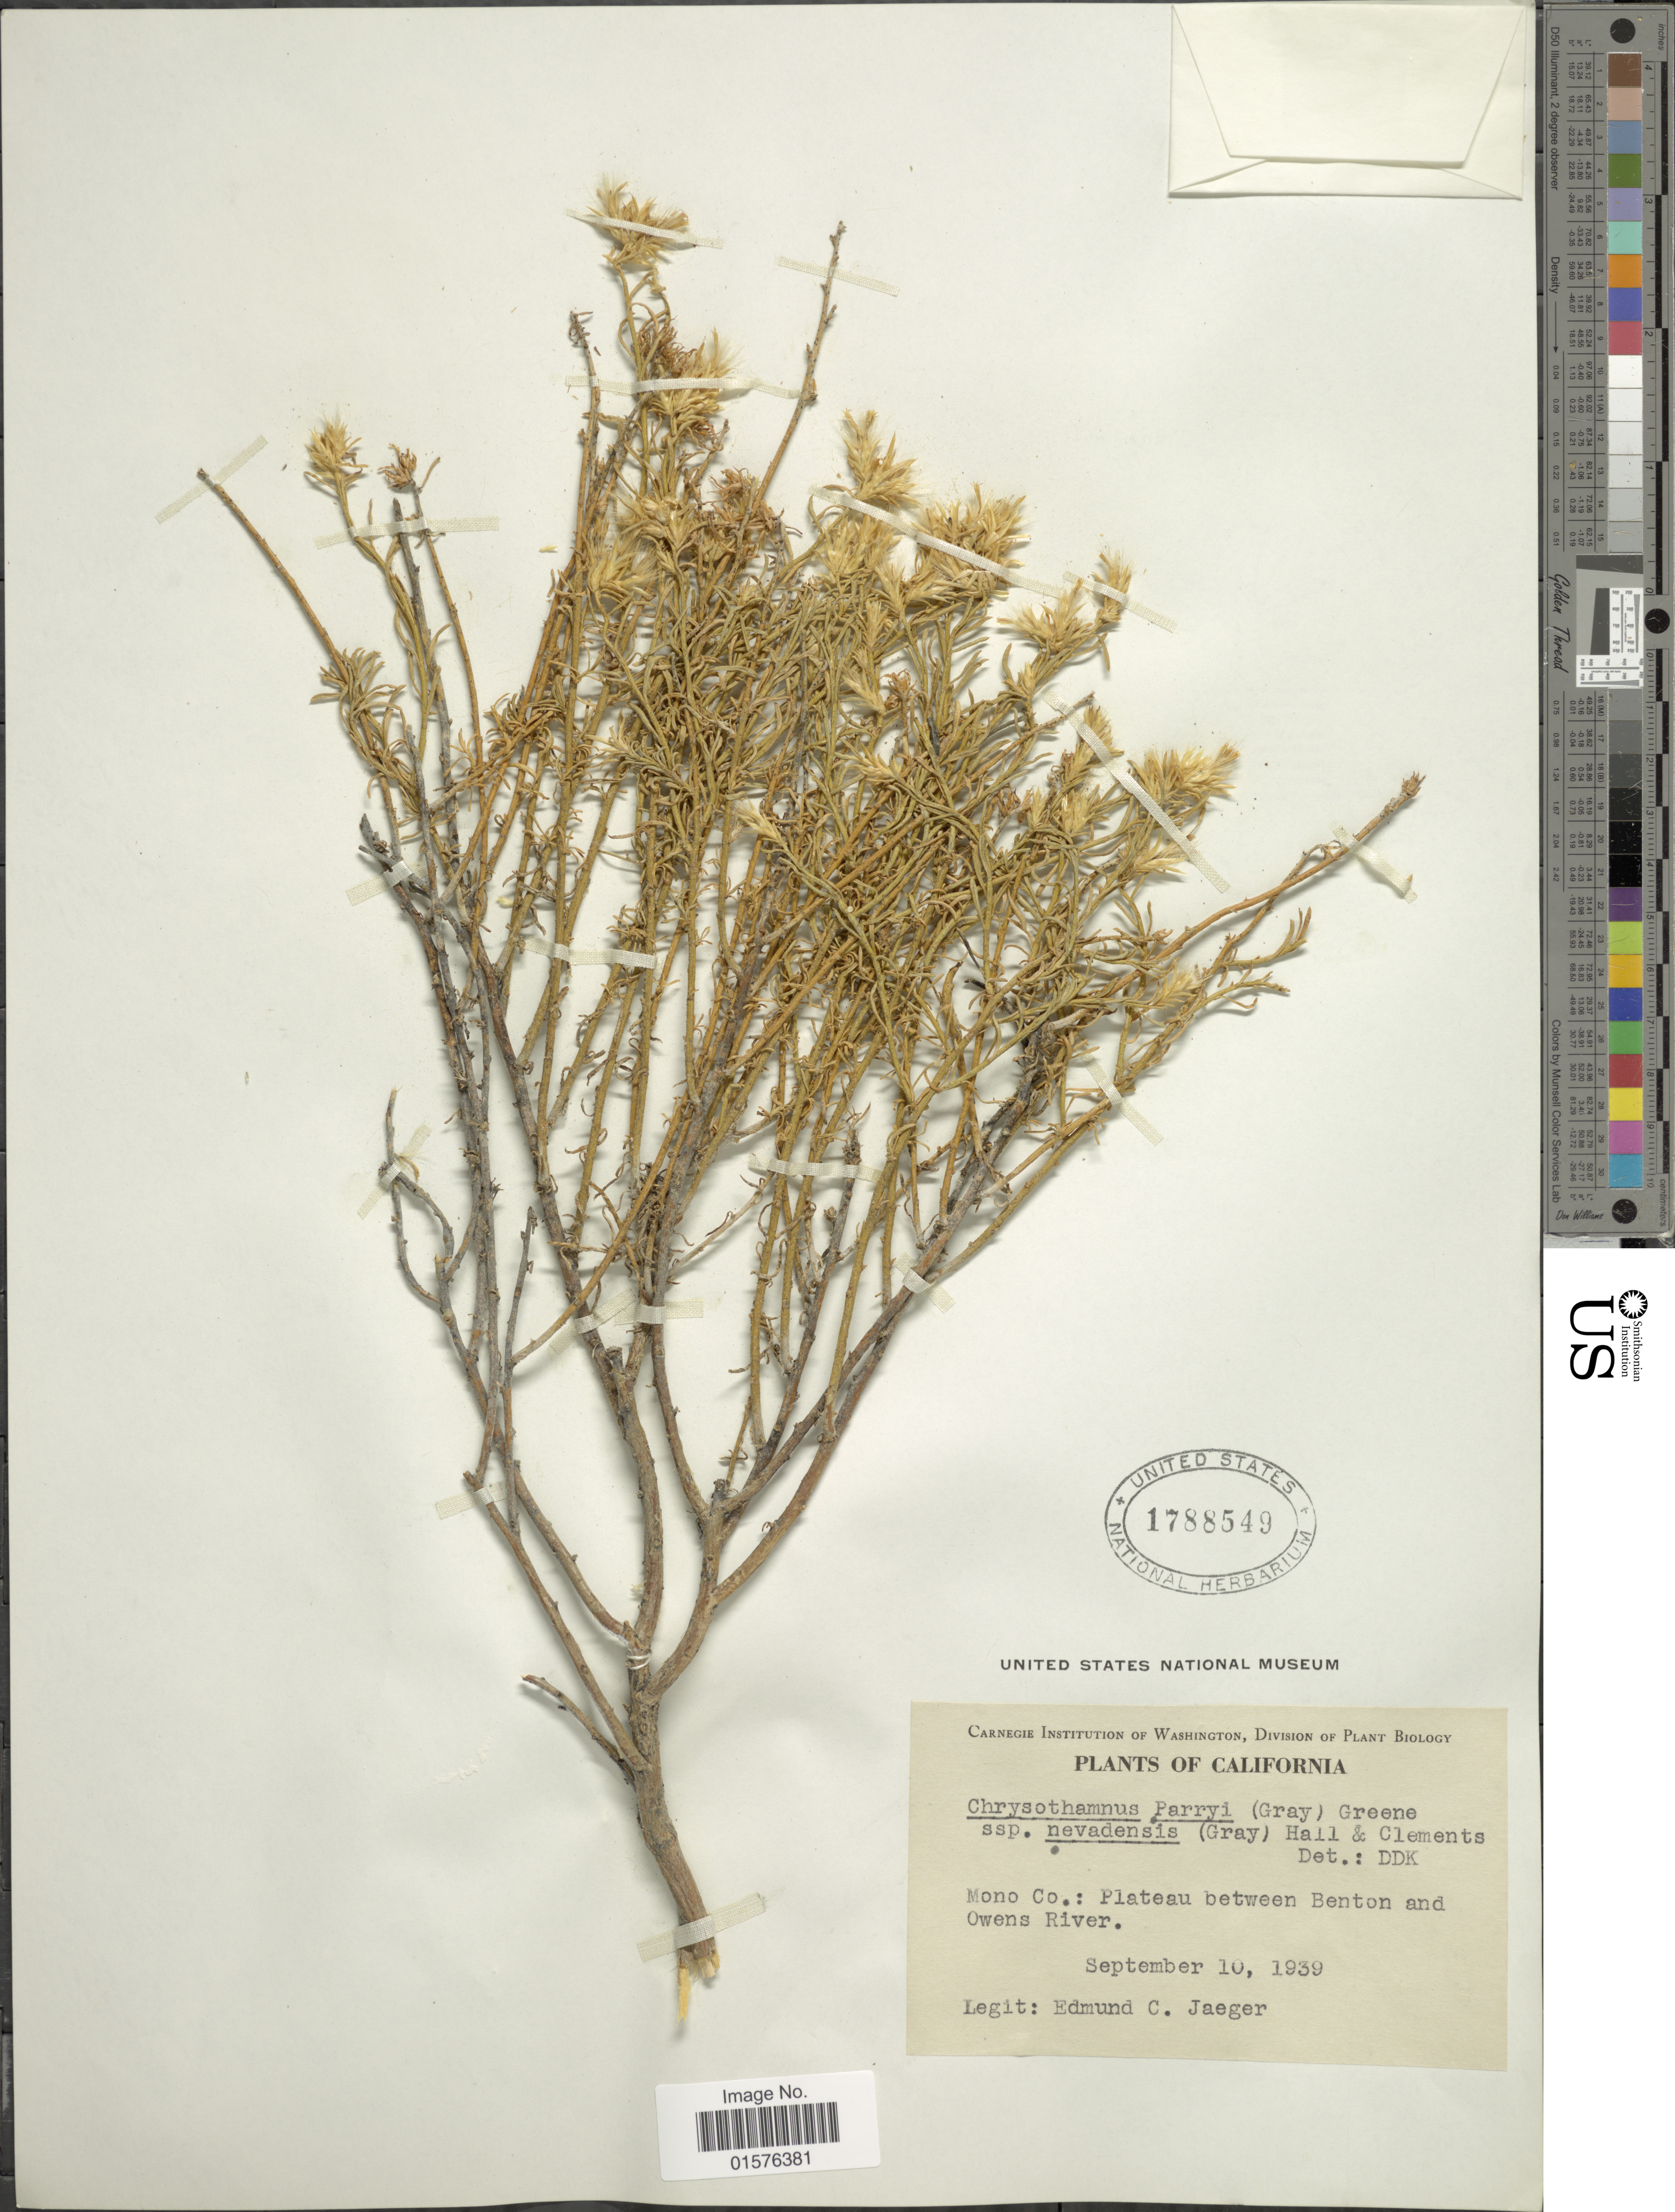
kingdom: Plantae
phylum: Tracheophyta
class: Magnoliopsida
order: Asterales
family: Asteraceae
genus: Ericameria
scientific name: Ericameria parryi var. nevadensis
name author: (A. Gray) G.L. Nesom & G.I. Baird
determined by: Urbatsch, Lowell E., Curator (LSU), Louisiana State University (UNITED STATES)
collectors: E. Jaeger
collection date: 1939-09-10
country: United States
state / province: California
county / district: Mono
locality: Mono Co.: Plateau between Benton and Owens River.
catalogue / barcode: US 1788549